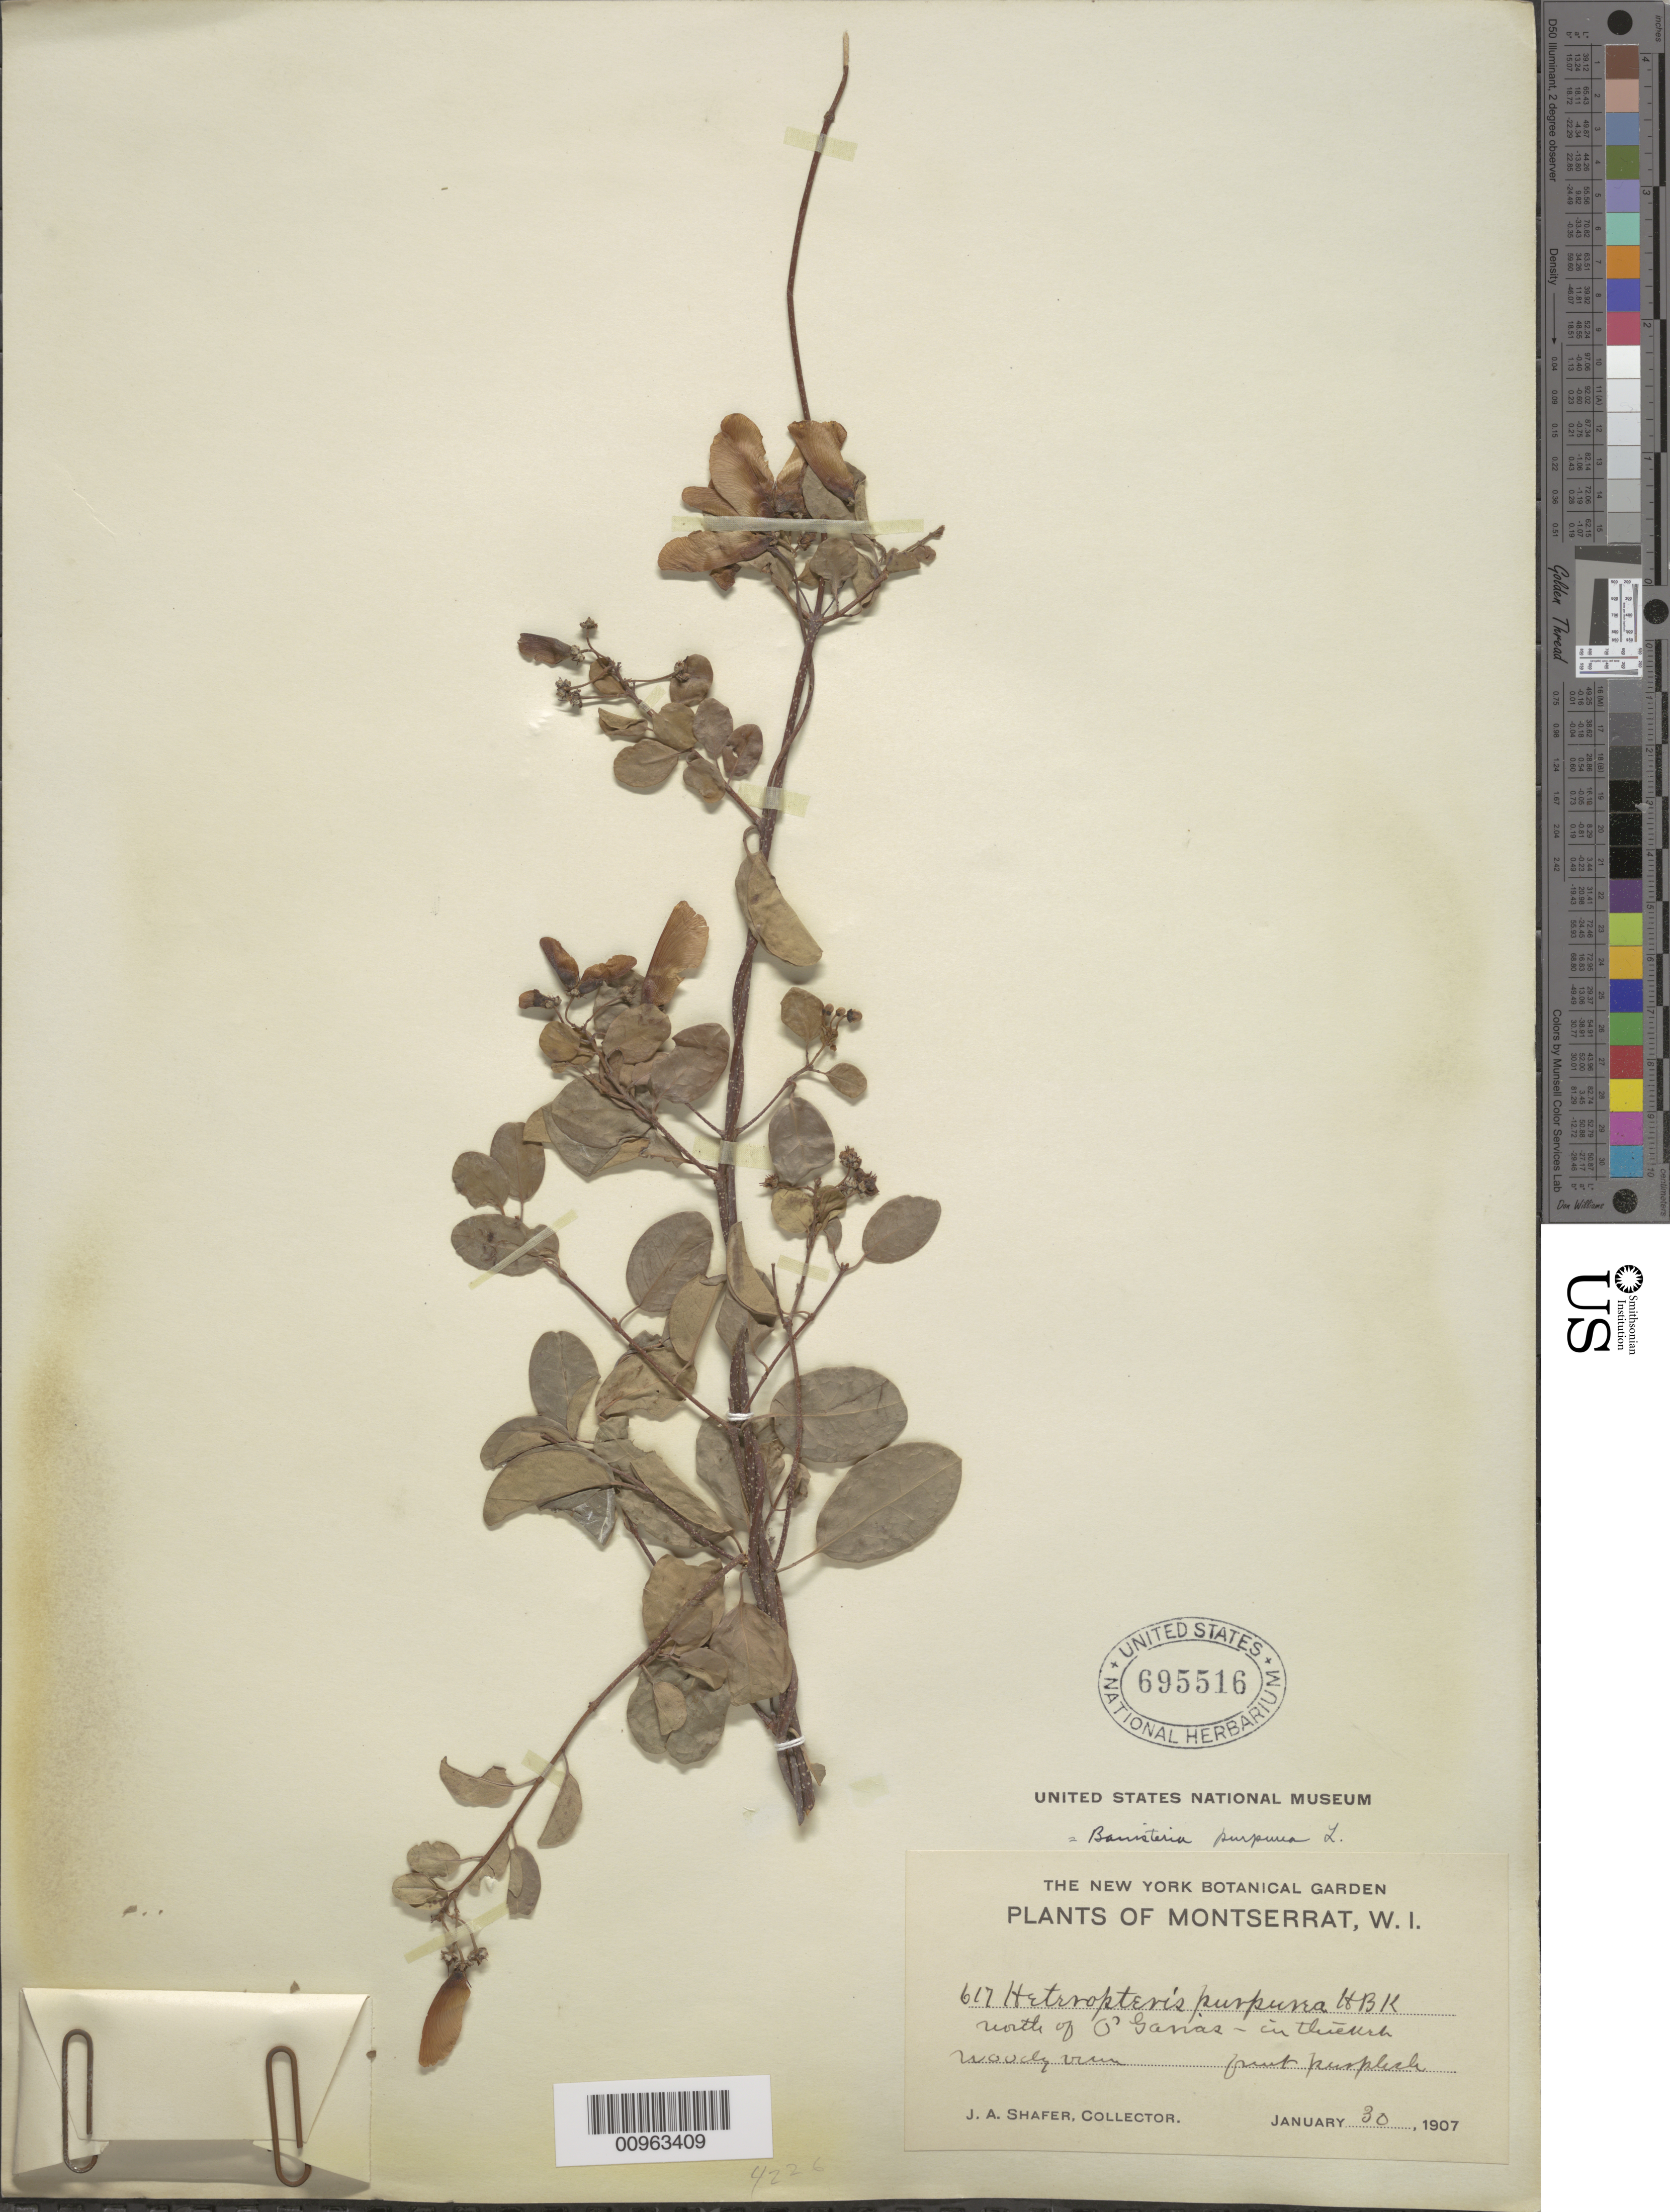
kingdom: Plantae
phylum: Tracheophyta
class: Magnoliopsida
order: Malpighiales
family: Malpighiaceae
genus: Heteropterys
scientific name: Heteropterys purpurea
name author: (L.) Kunth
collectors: J. A. Shafer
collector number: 617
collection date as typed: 30 Jan 1907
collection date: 1907-01-30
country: Montserrat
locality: North of "O'Ganas"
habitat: In thickets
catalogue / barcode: US 695516